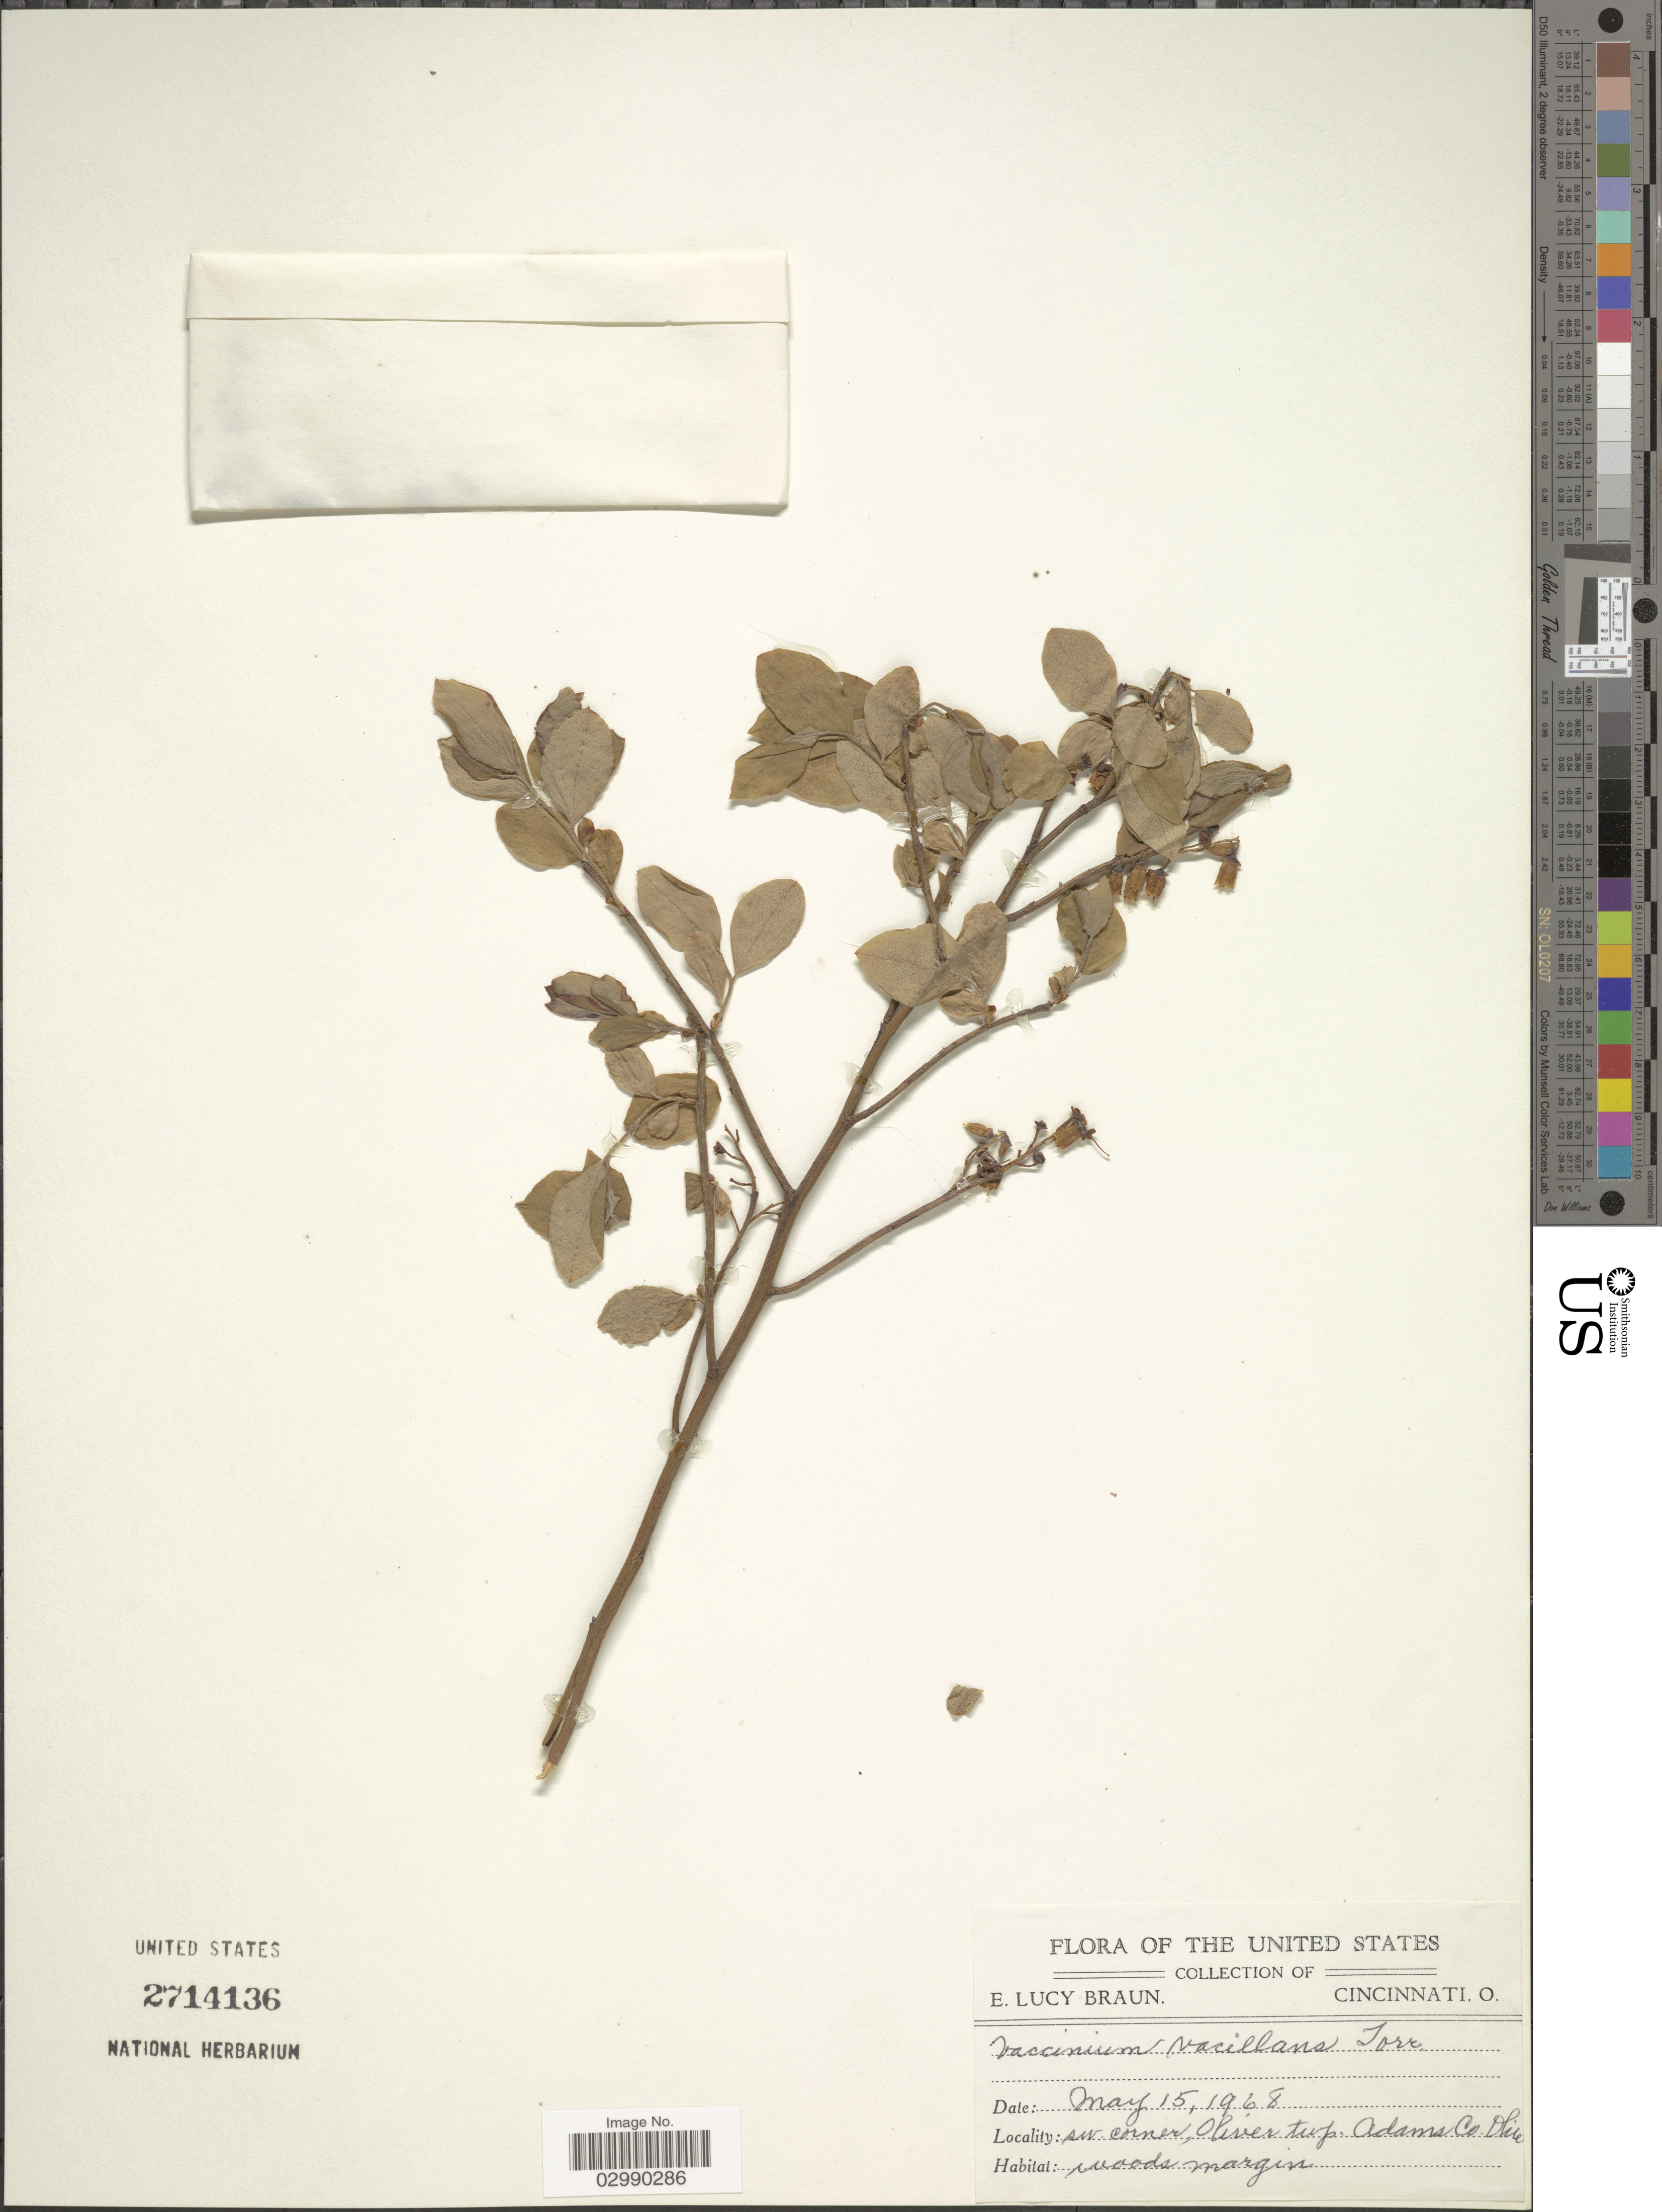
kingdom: Plantae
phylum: Tracheophyta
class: Magnoliopsida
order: Ericales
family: Ericaceae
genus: Vaccinium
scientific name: Vaccinium vacillans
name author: Kalm ex Torr.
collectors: E. L. Braun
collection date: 1968-05-15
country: United States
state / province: Ohio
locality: Sw. corner, Oliver Twp. Adams Co.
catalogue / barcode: US 2714136